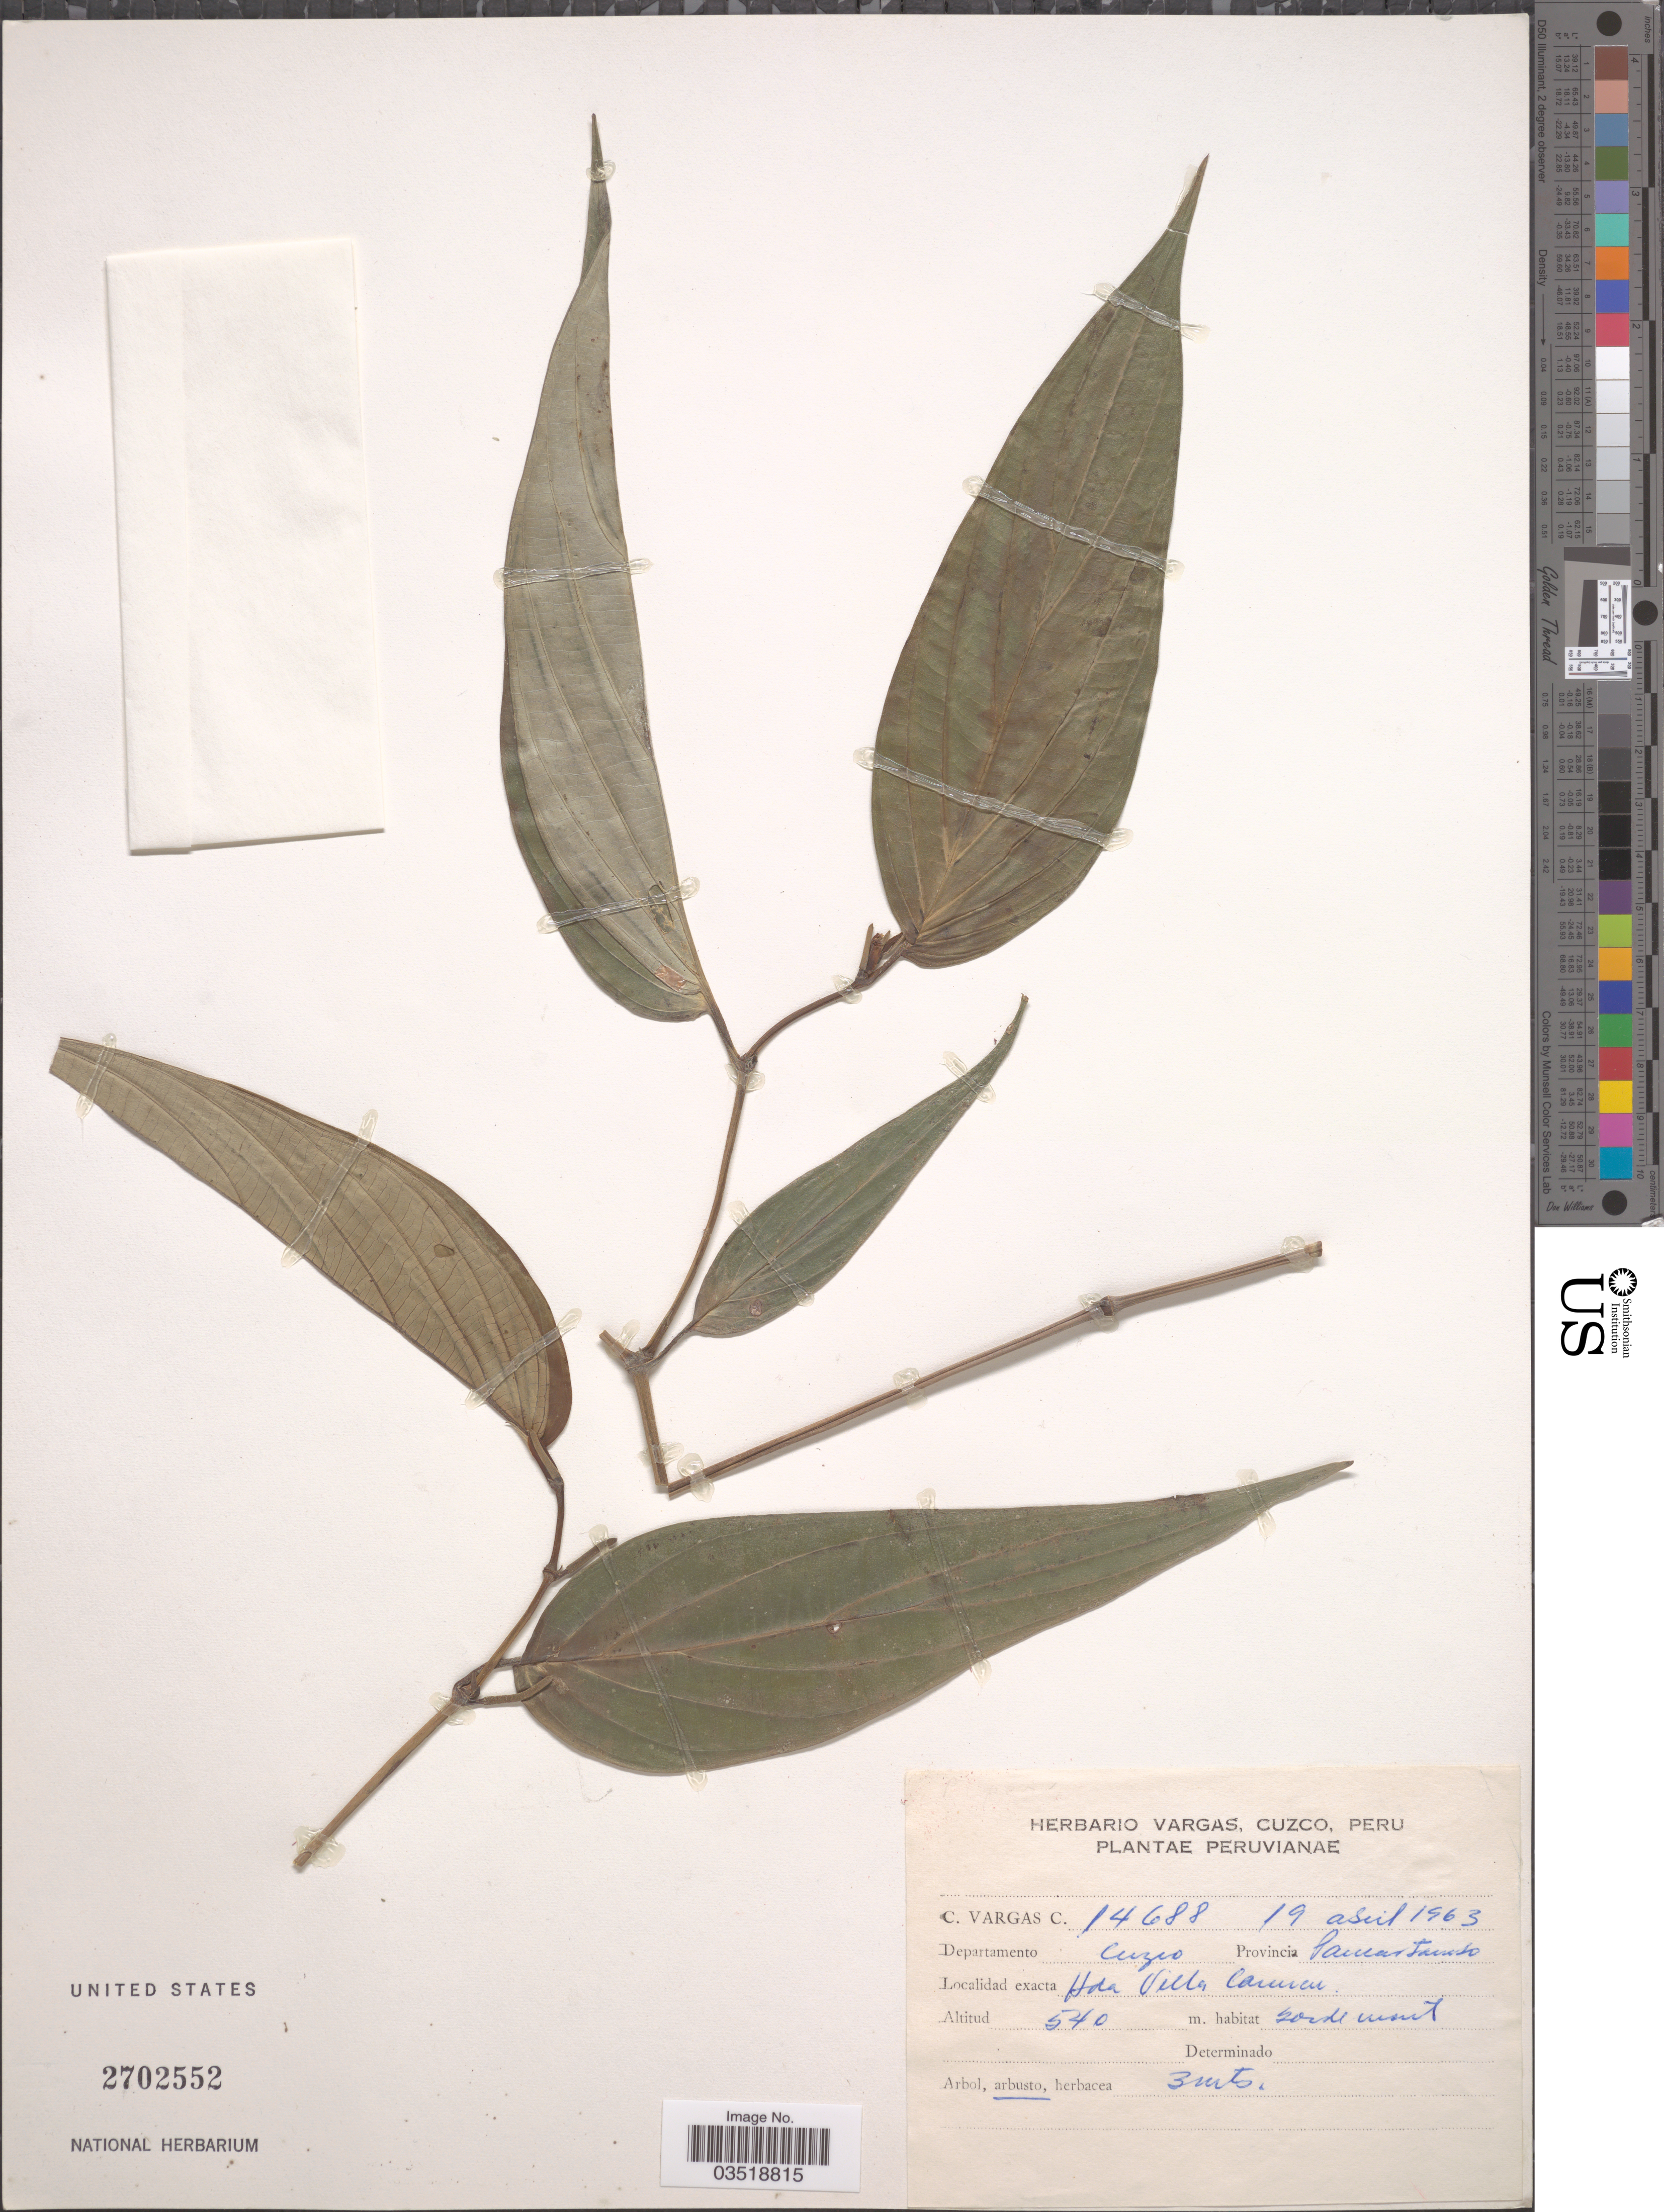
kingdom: Plantae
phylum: Tracheophyta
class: Magnoliopsida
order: Piperales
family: Piperaceae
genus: Piper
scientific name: Piper sp.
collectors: C. Vargas Calderón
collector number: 14688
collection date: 1963-04-19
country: Peru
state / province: Cusco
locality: Departamento de Cuzco. Provincia Paucartambo Hda. Villa Carmen.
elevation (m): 540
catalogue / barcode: US 2702552